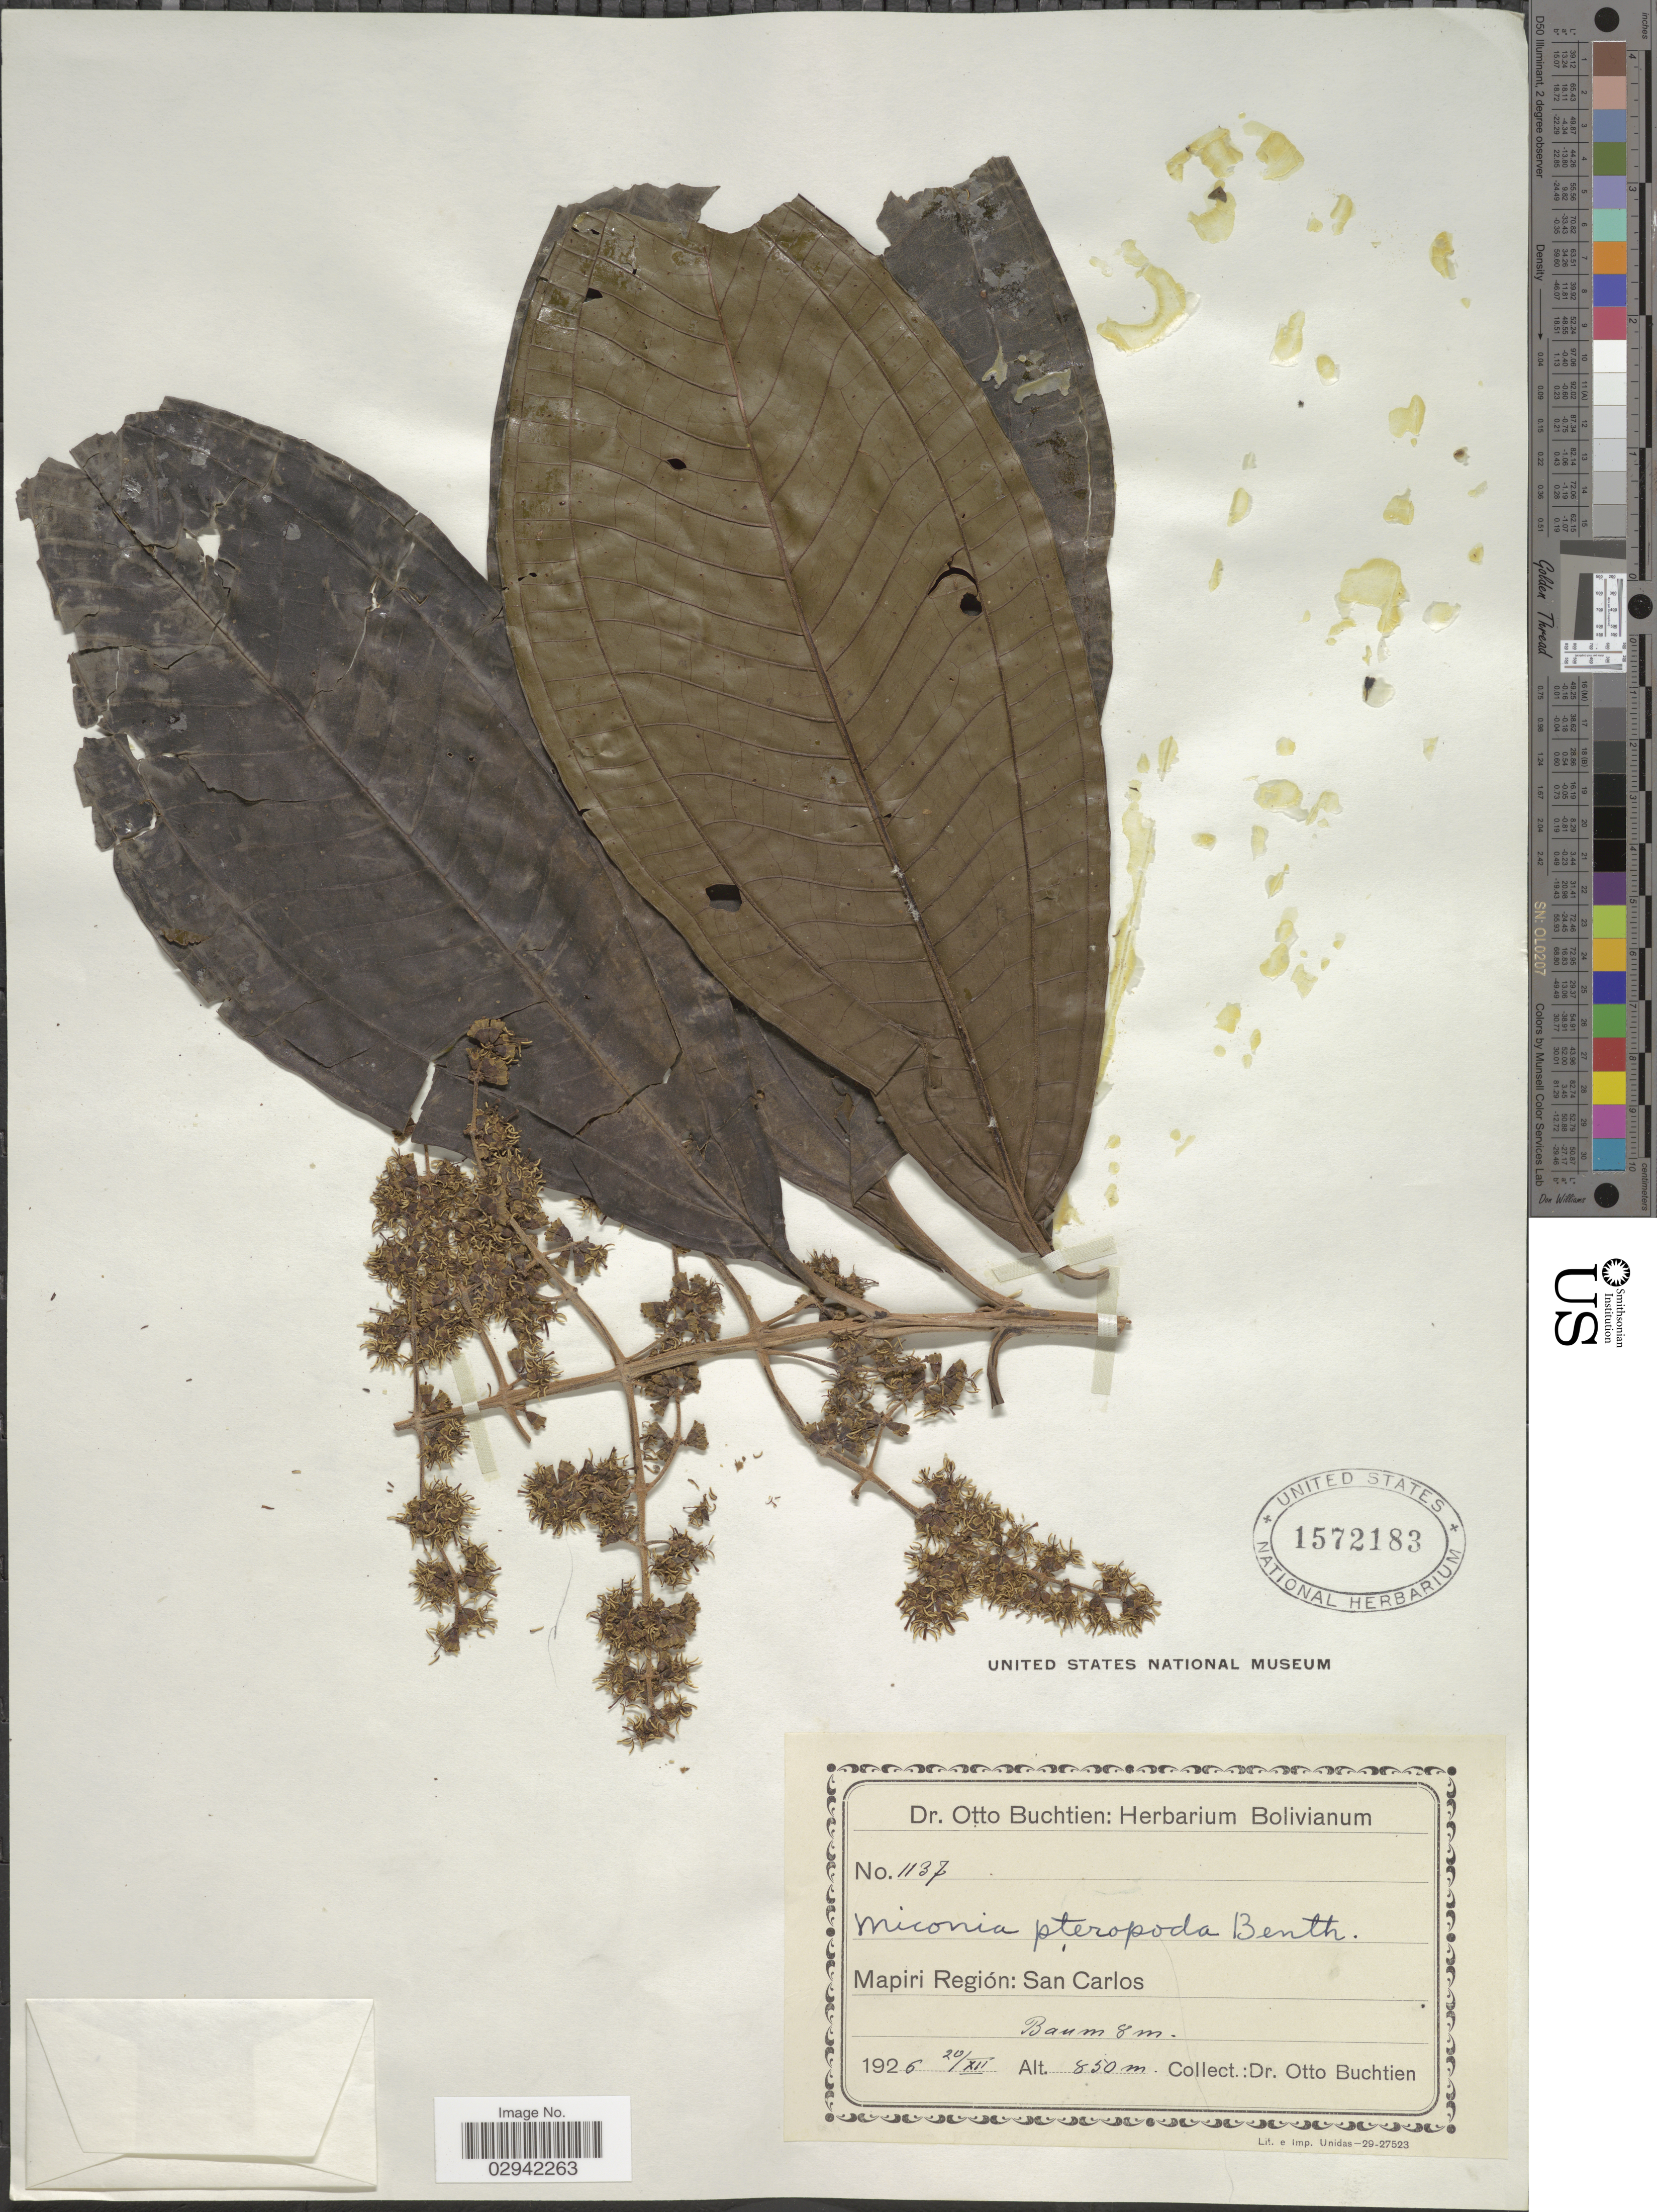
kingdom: Plantae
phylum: Tracheophyta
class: Magnoliopsida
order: Myrtales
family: Melastomataceae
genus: Miconia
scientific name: Miconia prasina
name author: (Sw.) DC.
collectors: O. Buchtien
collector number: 1137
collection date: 1926-12-20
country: Bolivia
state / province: La Paz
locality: Mapiri Región: San Carlos.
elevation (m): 850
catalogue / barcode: US 1572183